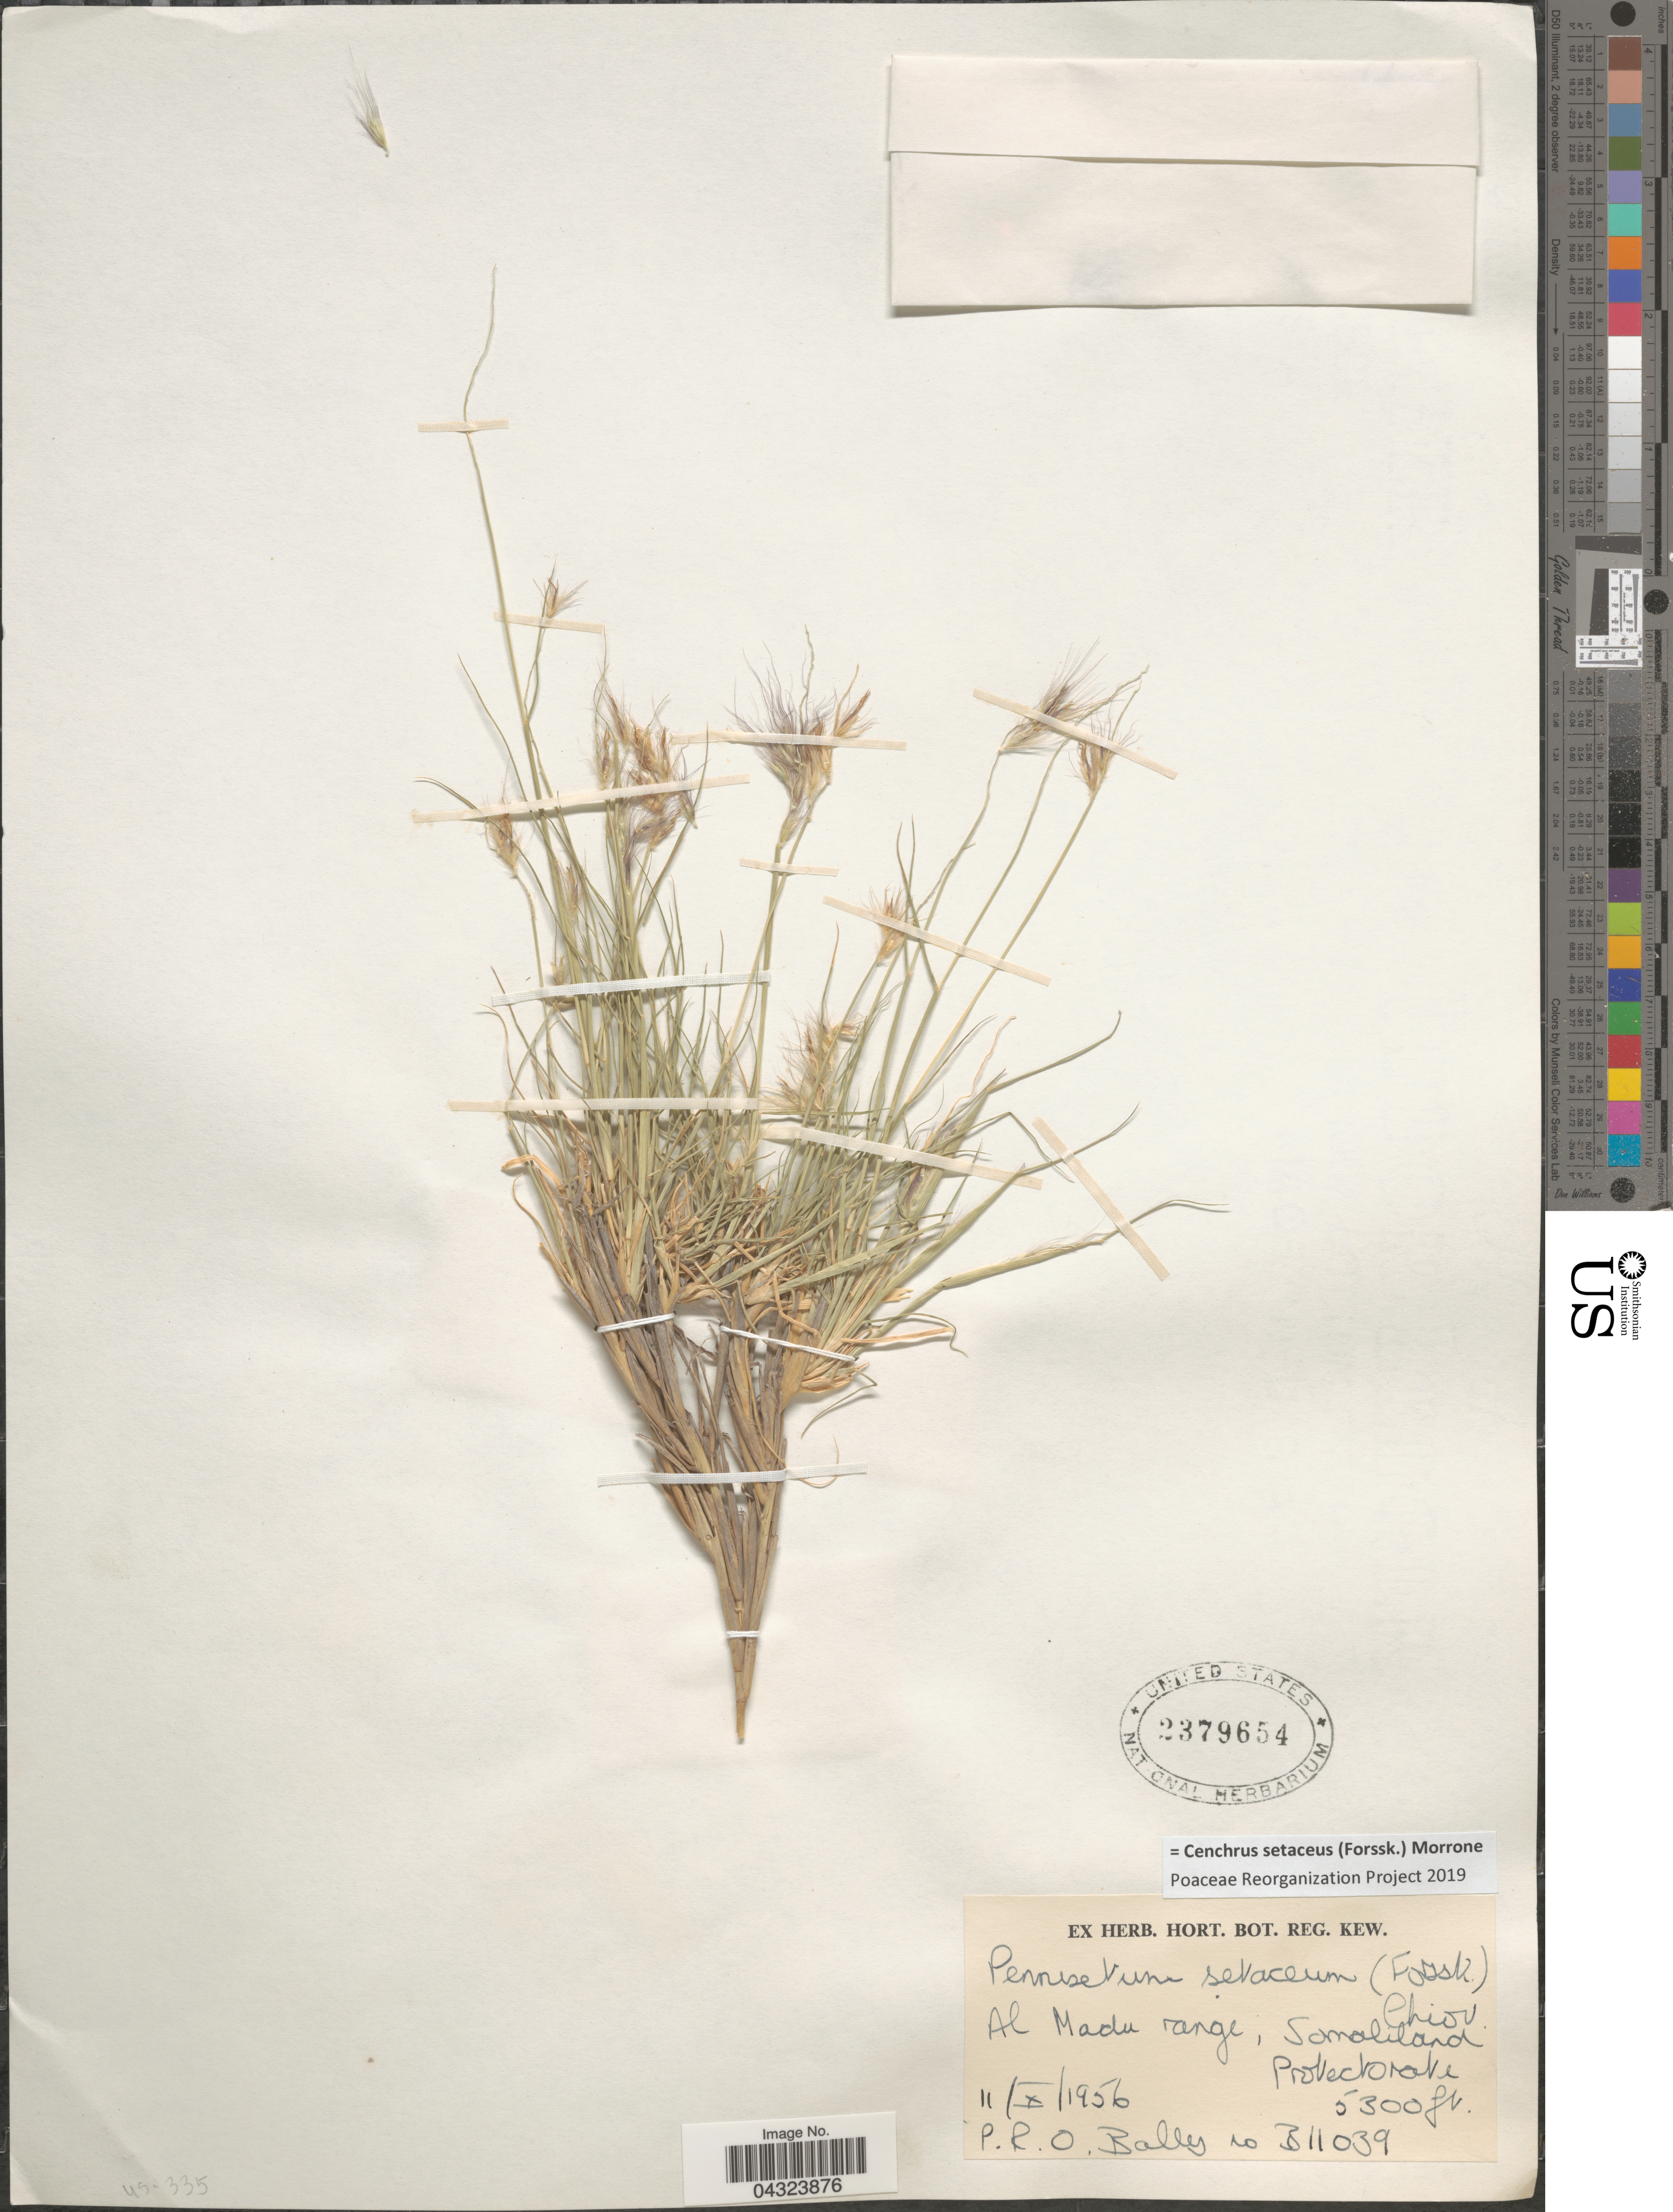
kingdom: Plantae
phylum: Tracheophyta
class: Liliopsida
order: Poales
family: Poaceae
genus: Cenchrus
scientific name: Cenchrus setaceus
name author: (Forssk.) Morrone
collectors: P. Bally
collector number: B11039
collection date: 1956-10-11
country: Somalia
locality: Al Madu range, Somaliland Protectorate.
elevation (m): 1615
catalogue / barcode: US 2379654